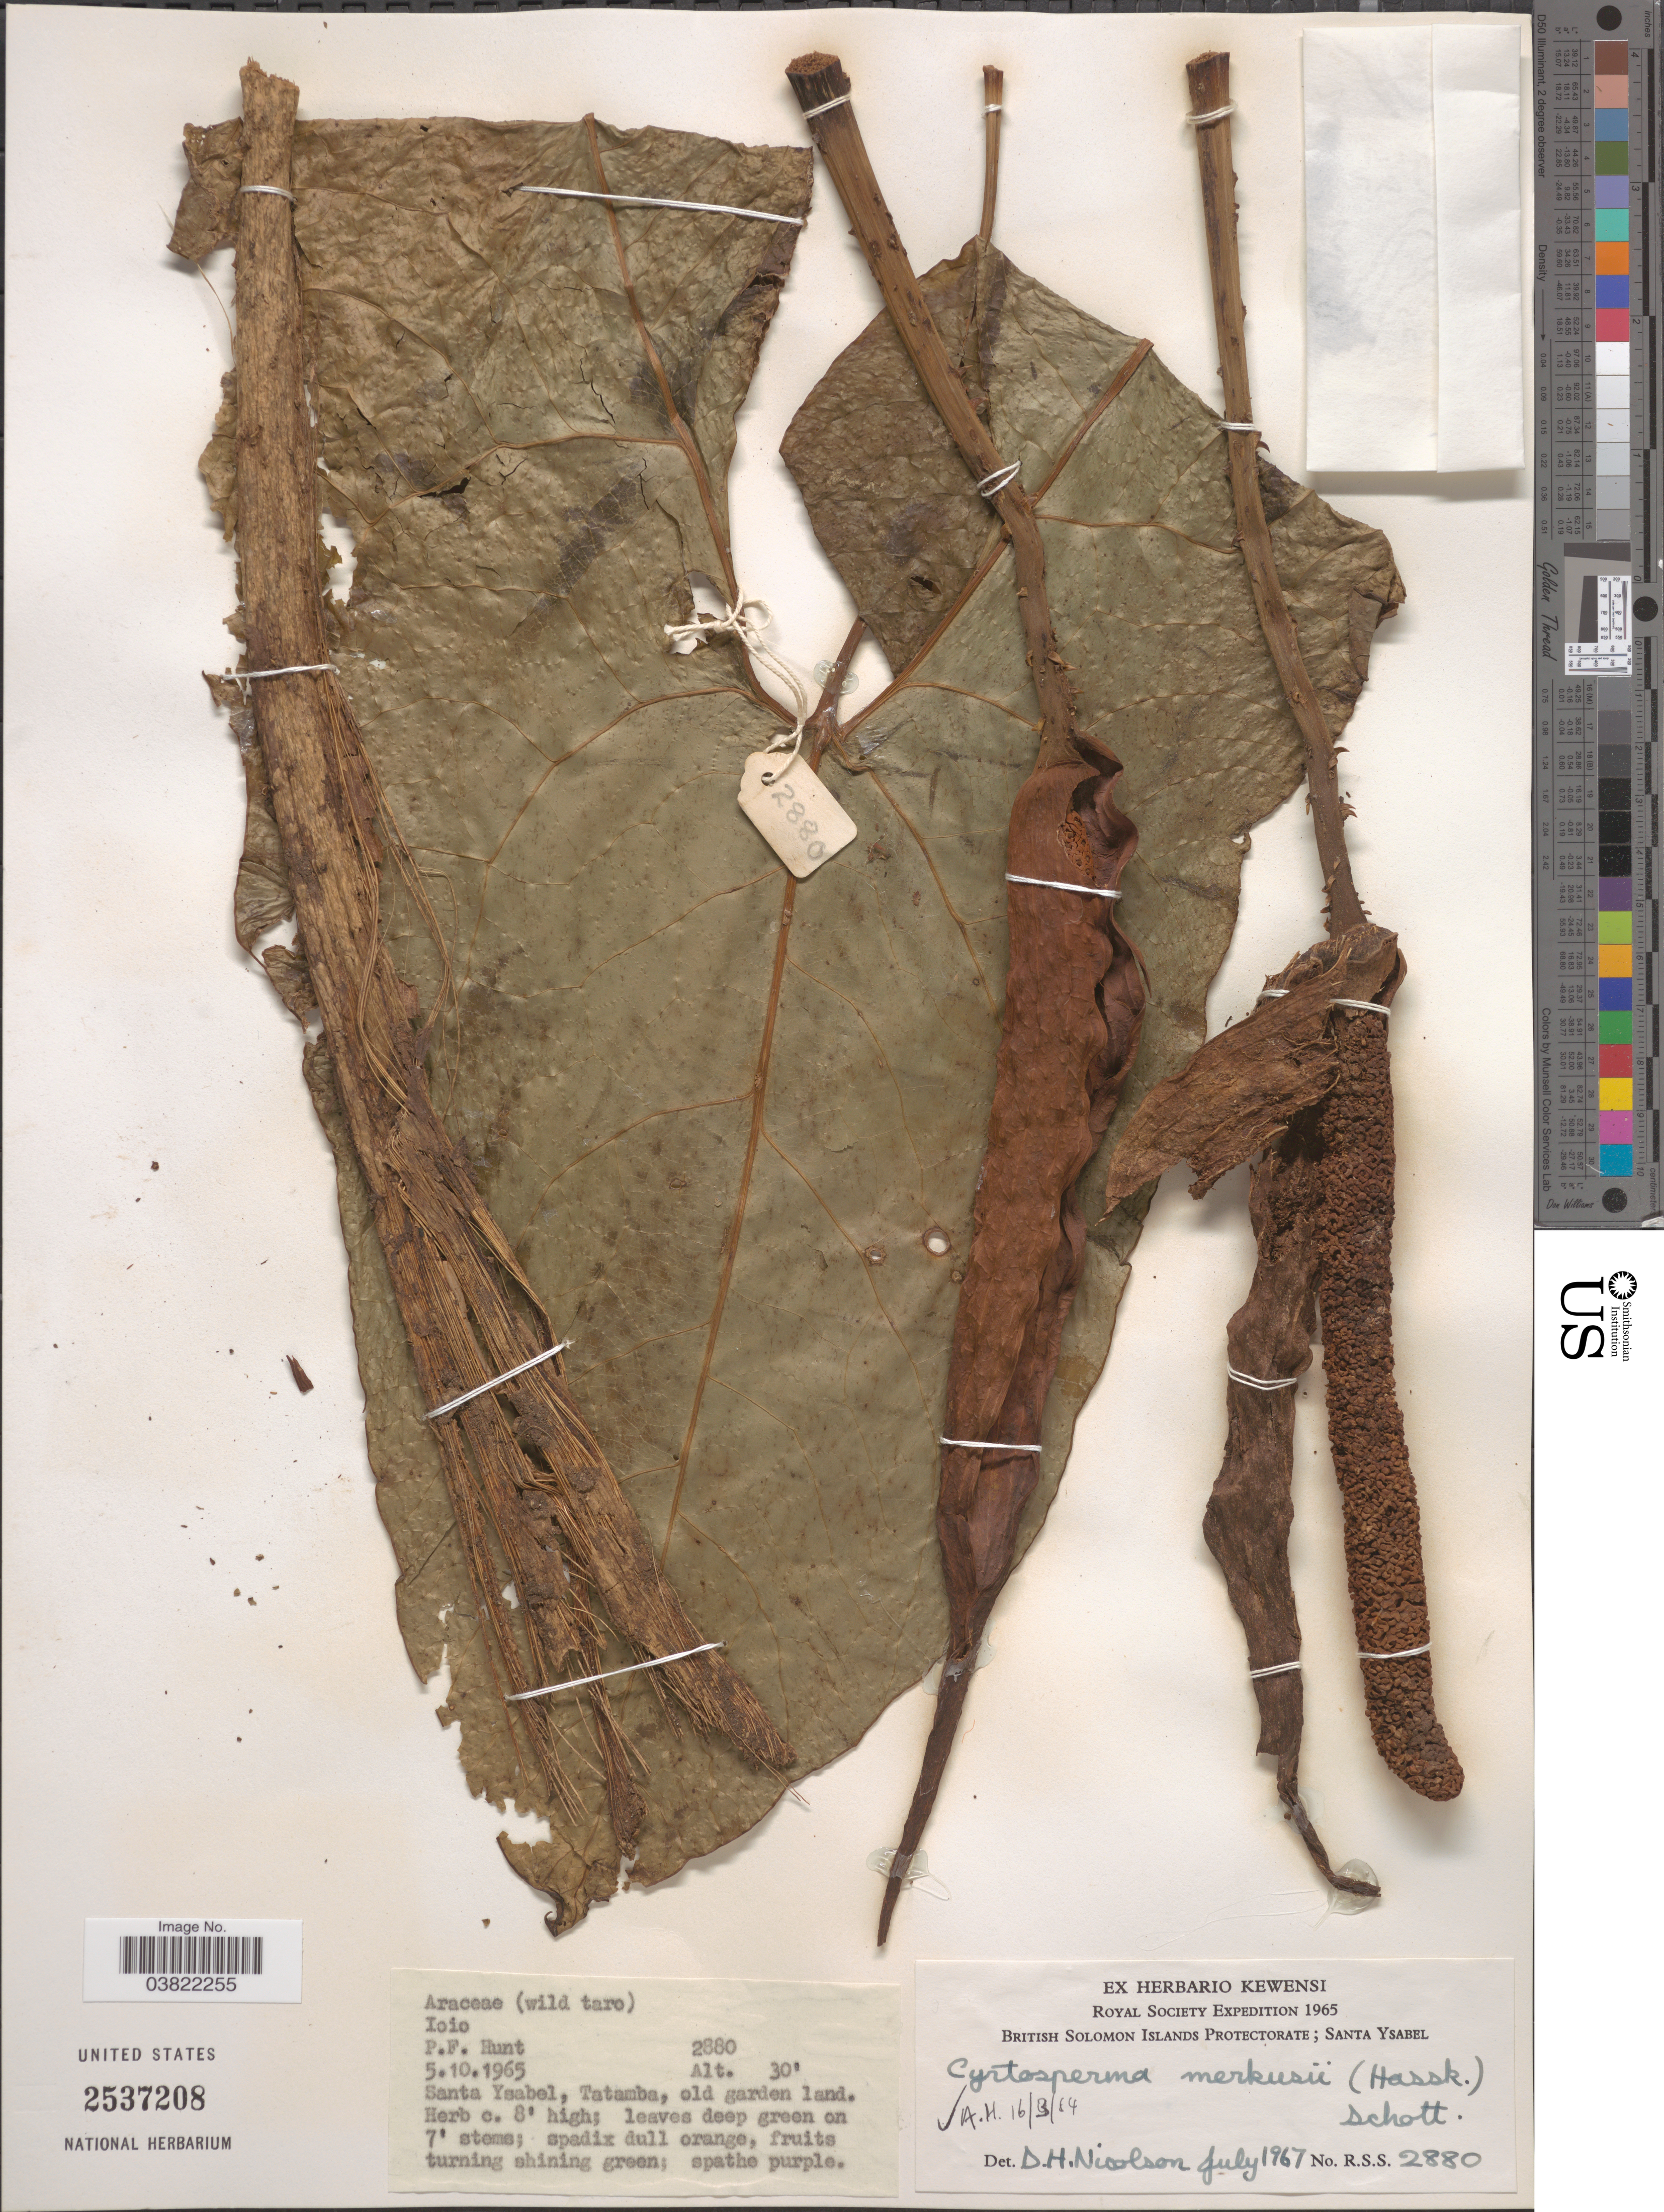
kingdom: Plantae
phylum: Tracheophyta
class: Liliopsida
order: Alismatales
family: Araceae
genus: Cyrtosperma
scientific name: Cyrtosperma merkusii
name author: (Hassk.) Schott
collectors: P. F. Hunt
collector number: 2880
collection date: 1965-10-05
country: Solomon Islands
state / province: Solomon Islands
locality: Santa Ysabel, Tatamba, old garden land.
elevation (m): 9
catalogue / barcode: US 2537208